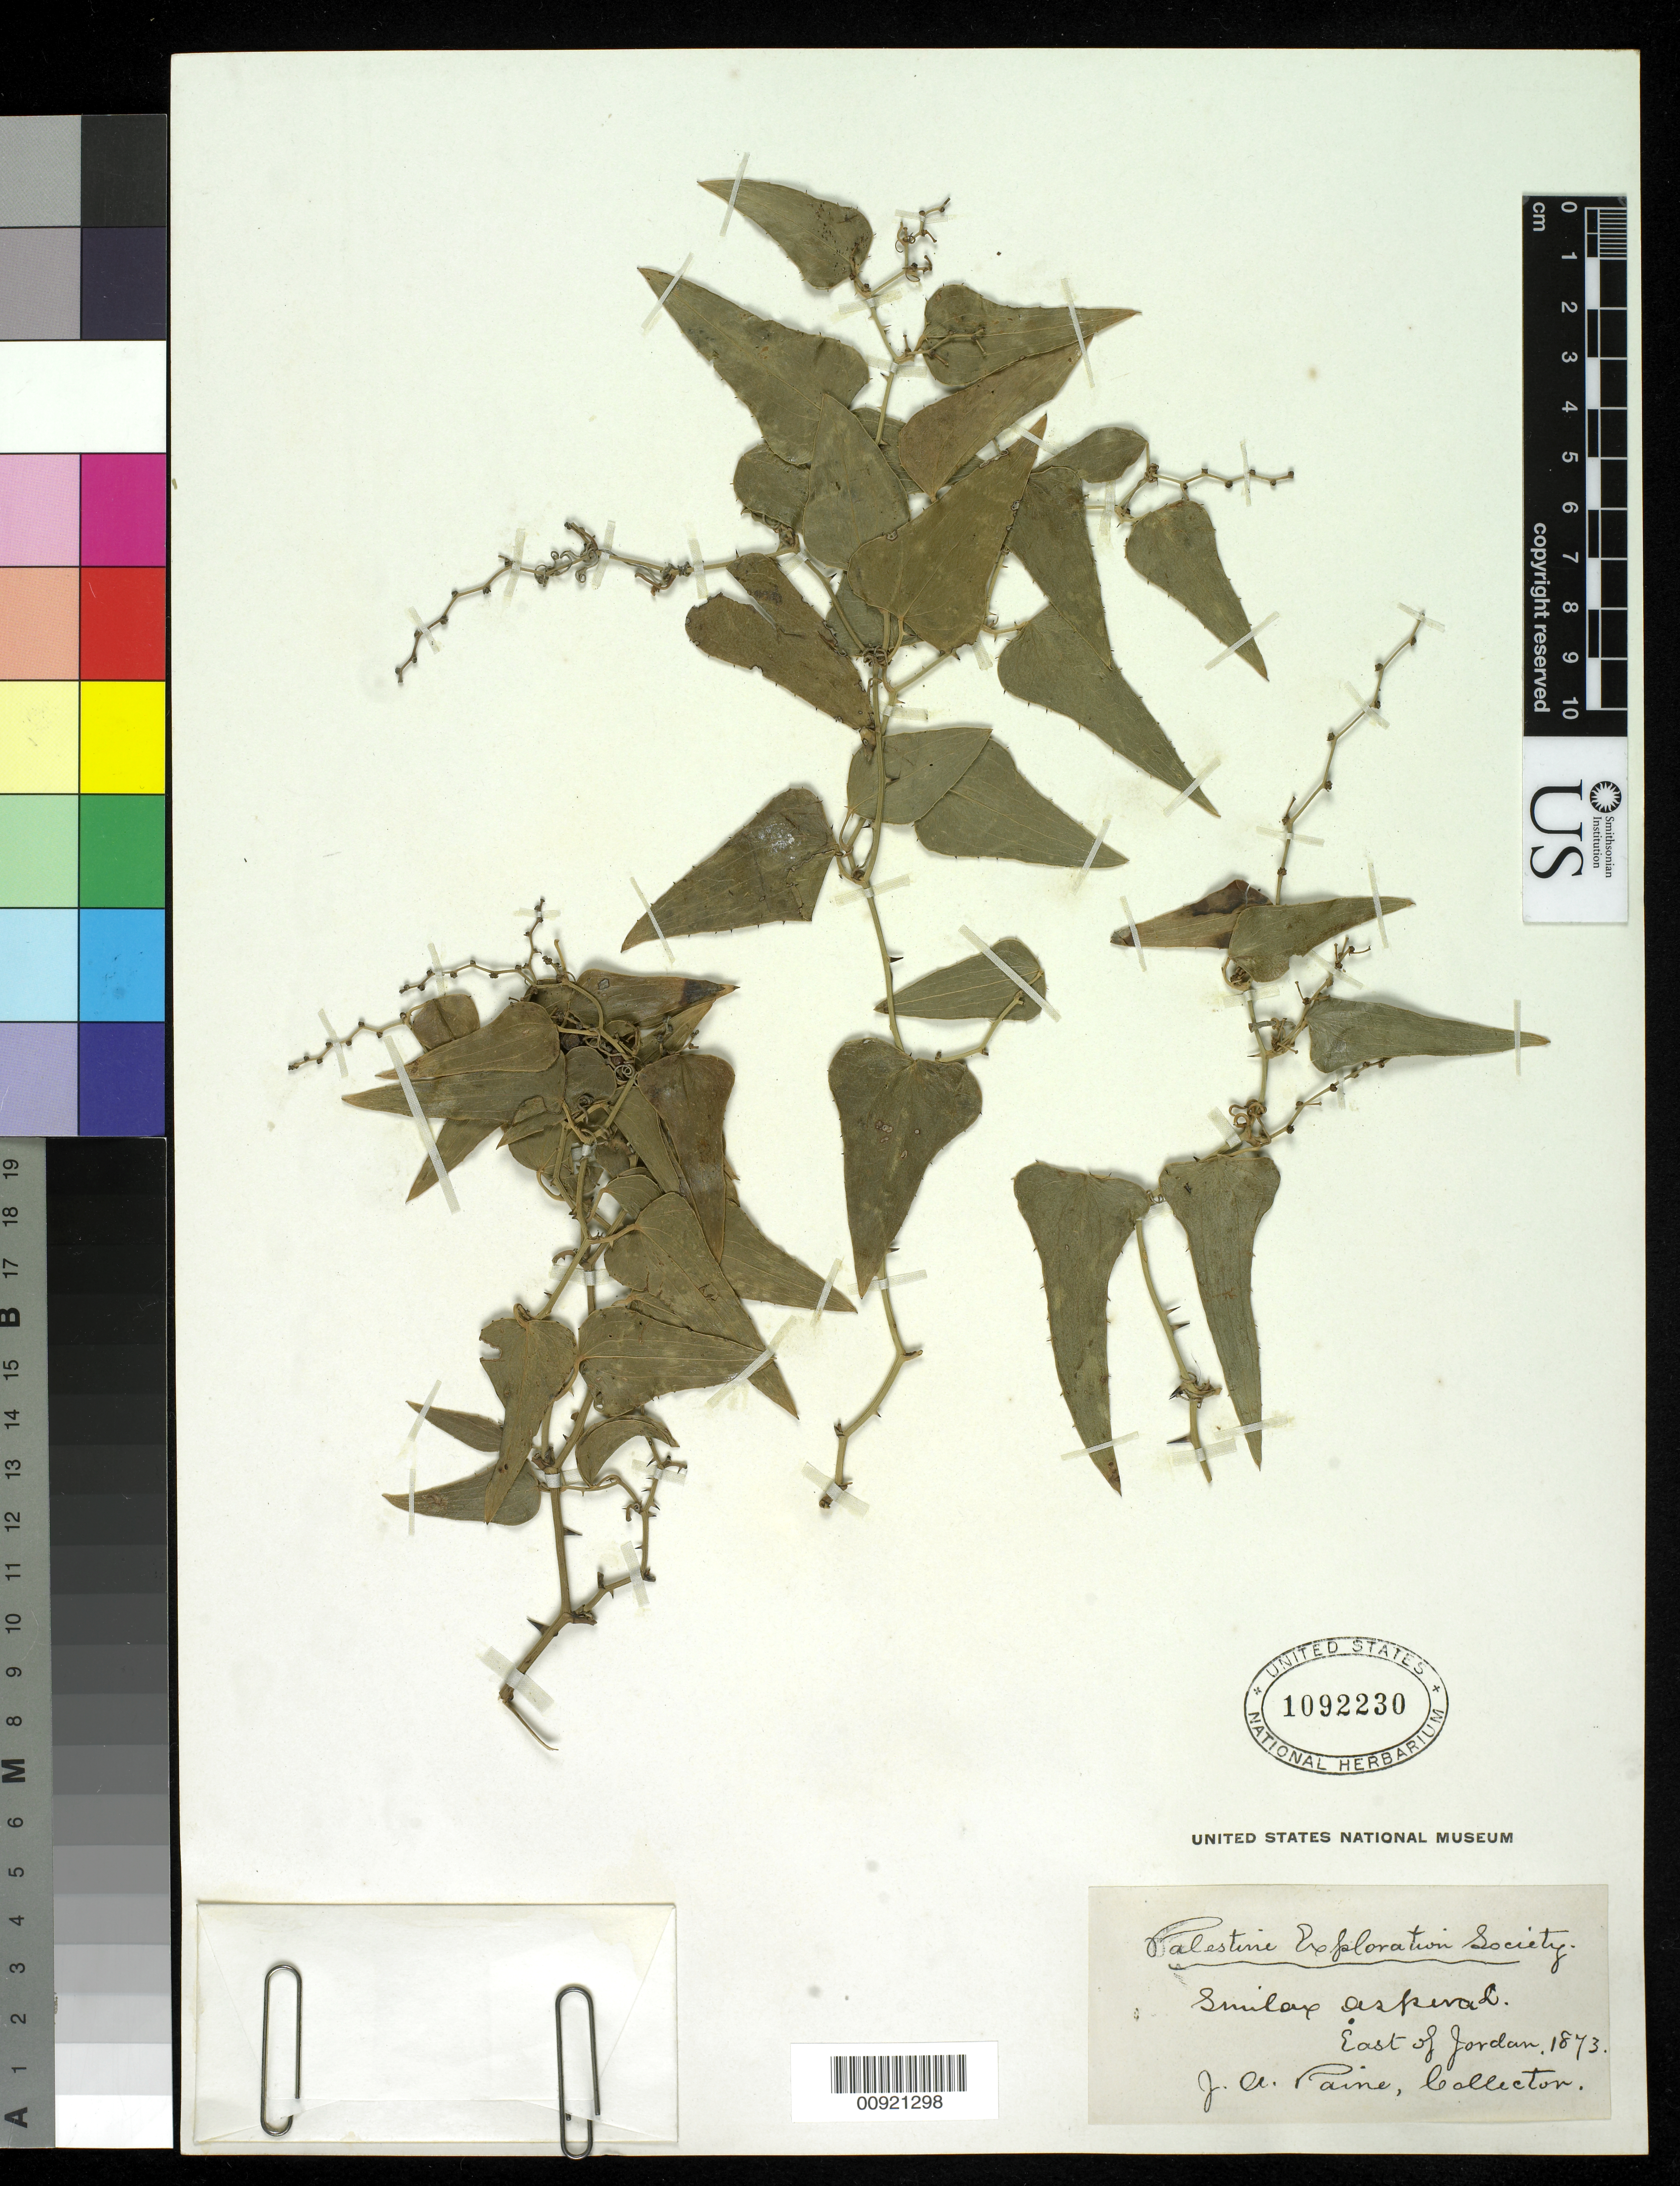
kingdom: Plantae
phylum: Tracheophyta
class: Liliopsida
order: Liliales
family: Smilacaceae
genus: Smilax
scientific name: Smilax aspera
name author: L.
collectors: J. A. Paine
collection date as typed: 1873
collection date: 1873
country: Jordan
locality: East of Jordan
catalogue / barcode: US 1092230